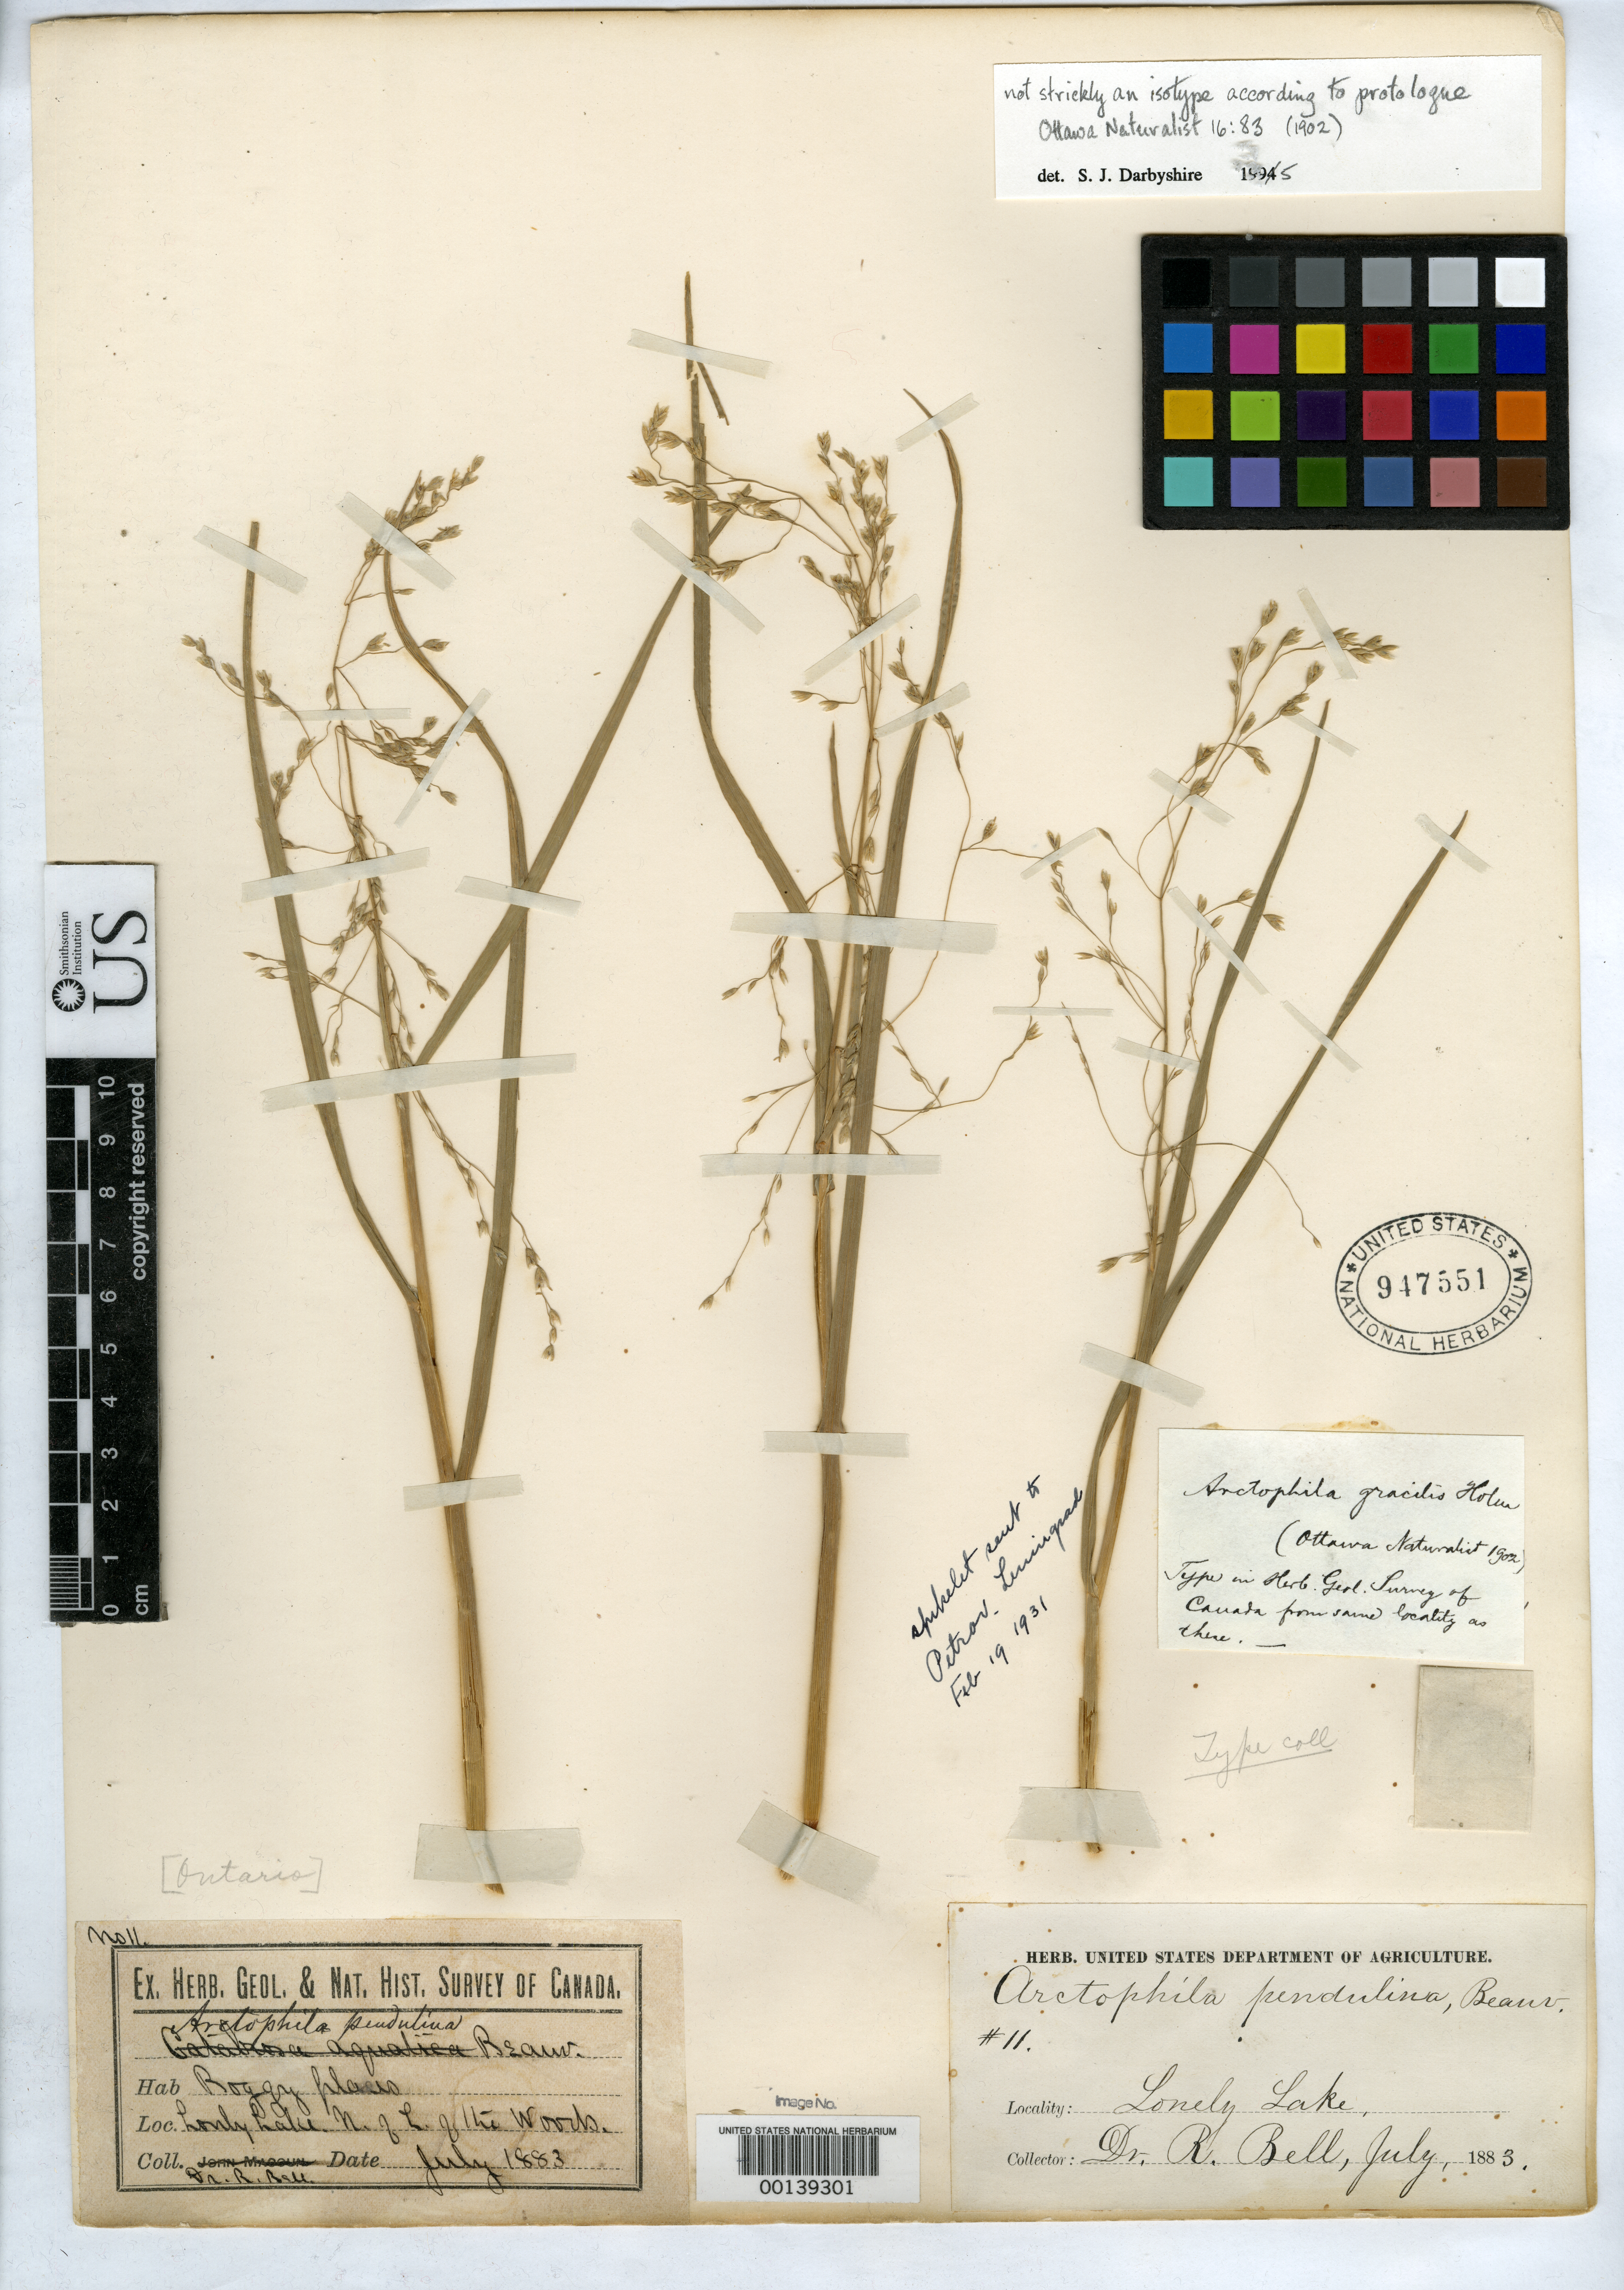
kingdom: Plantae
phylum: Tracheophyta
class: Liliopsida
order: Poales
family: Poaceae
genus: Arctophila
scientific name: Arctophila gracilis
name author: Holm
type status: Isotype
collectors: R. Bell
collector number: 11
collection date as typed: Jul 1883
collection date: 1883-07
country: Canada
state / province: Manitoba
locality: Lonely Lake - not Lake Superior.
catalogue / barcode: US 947551